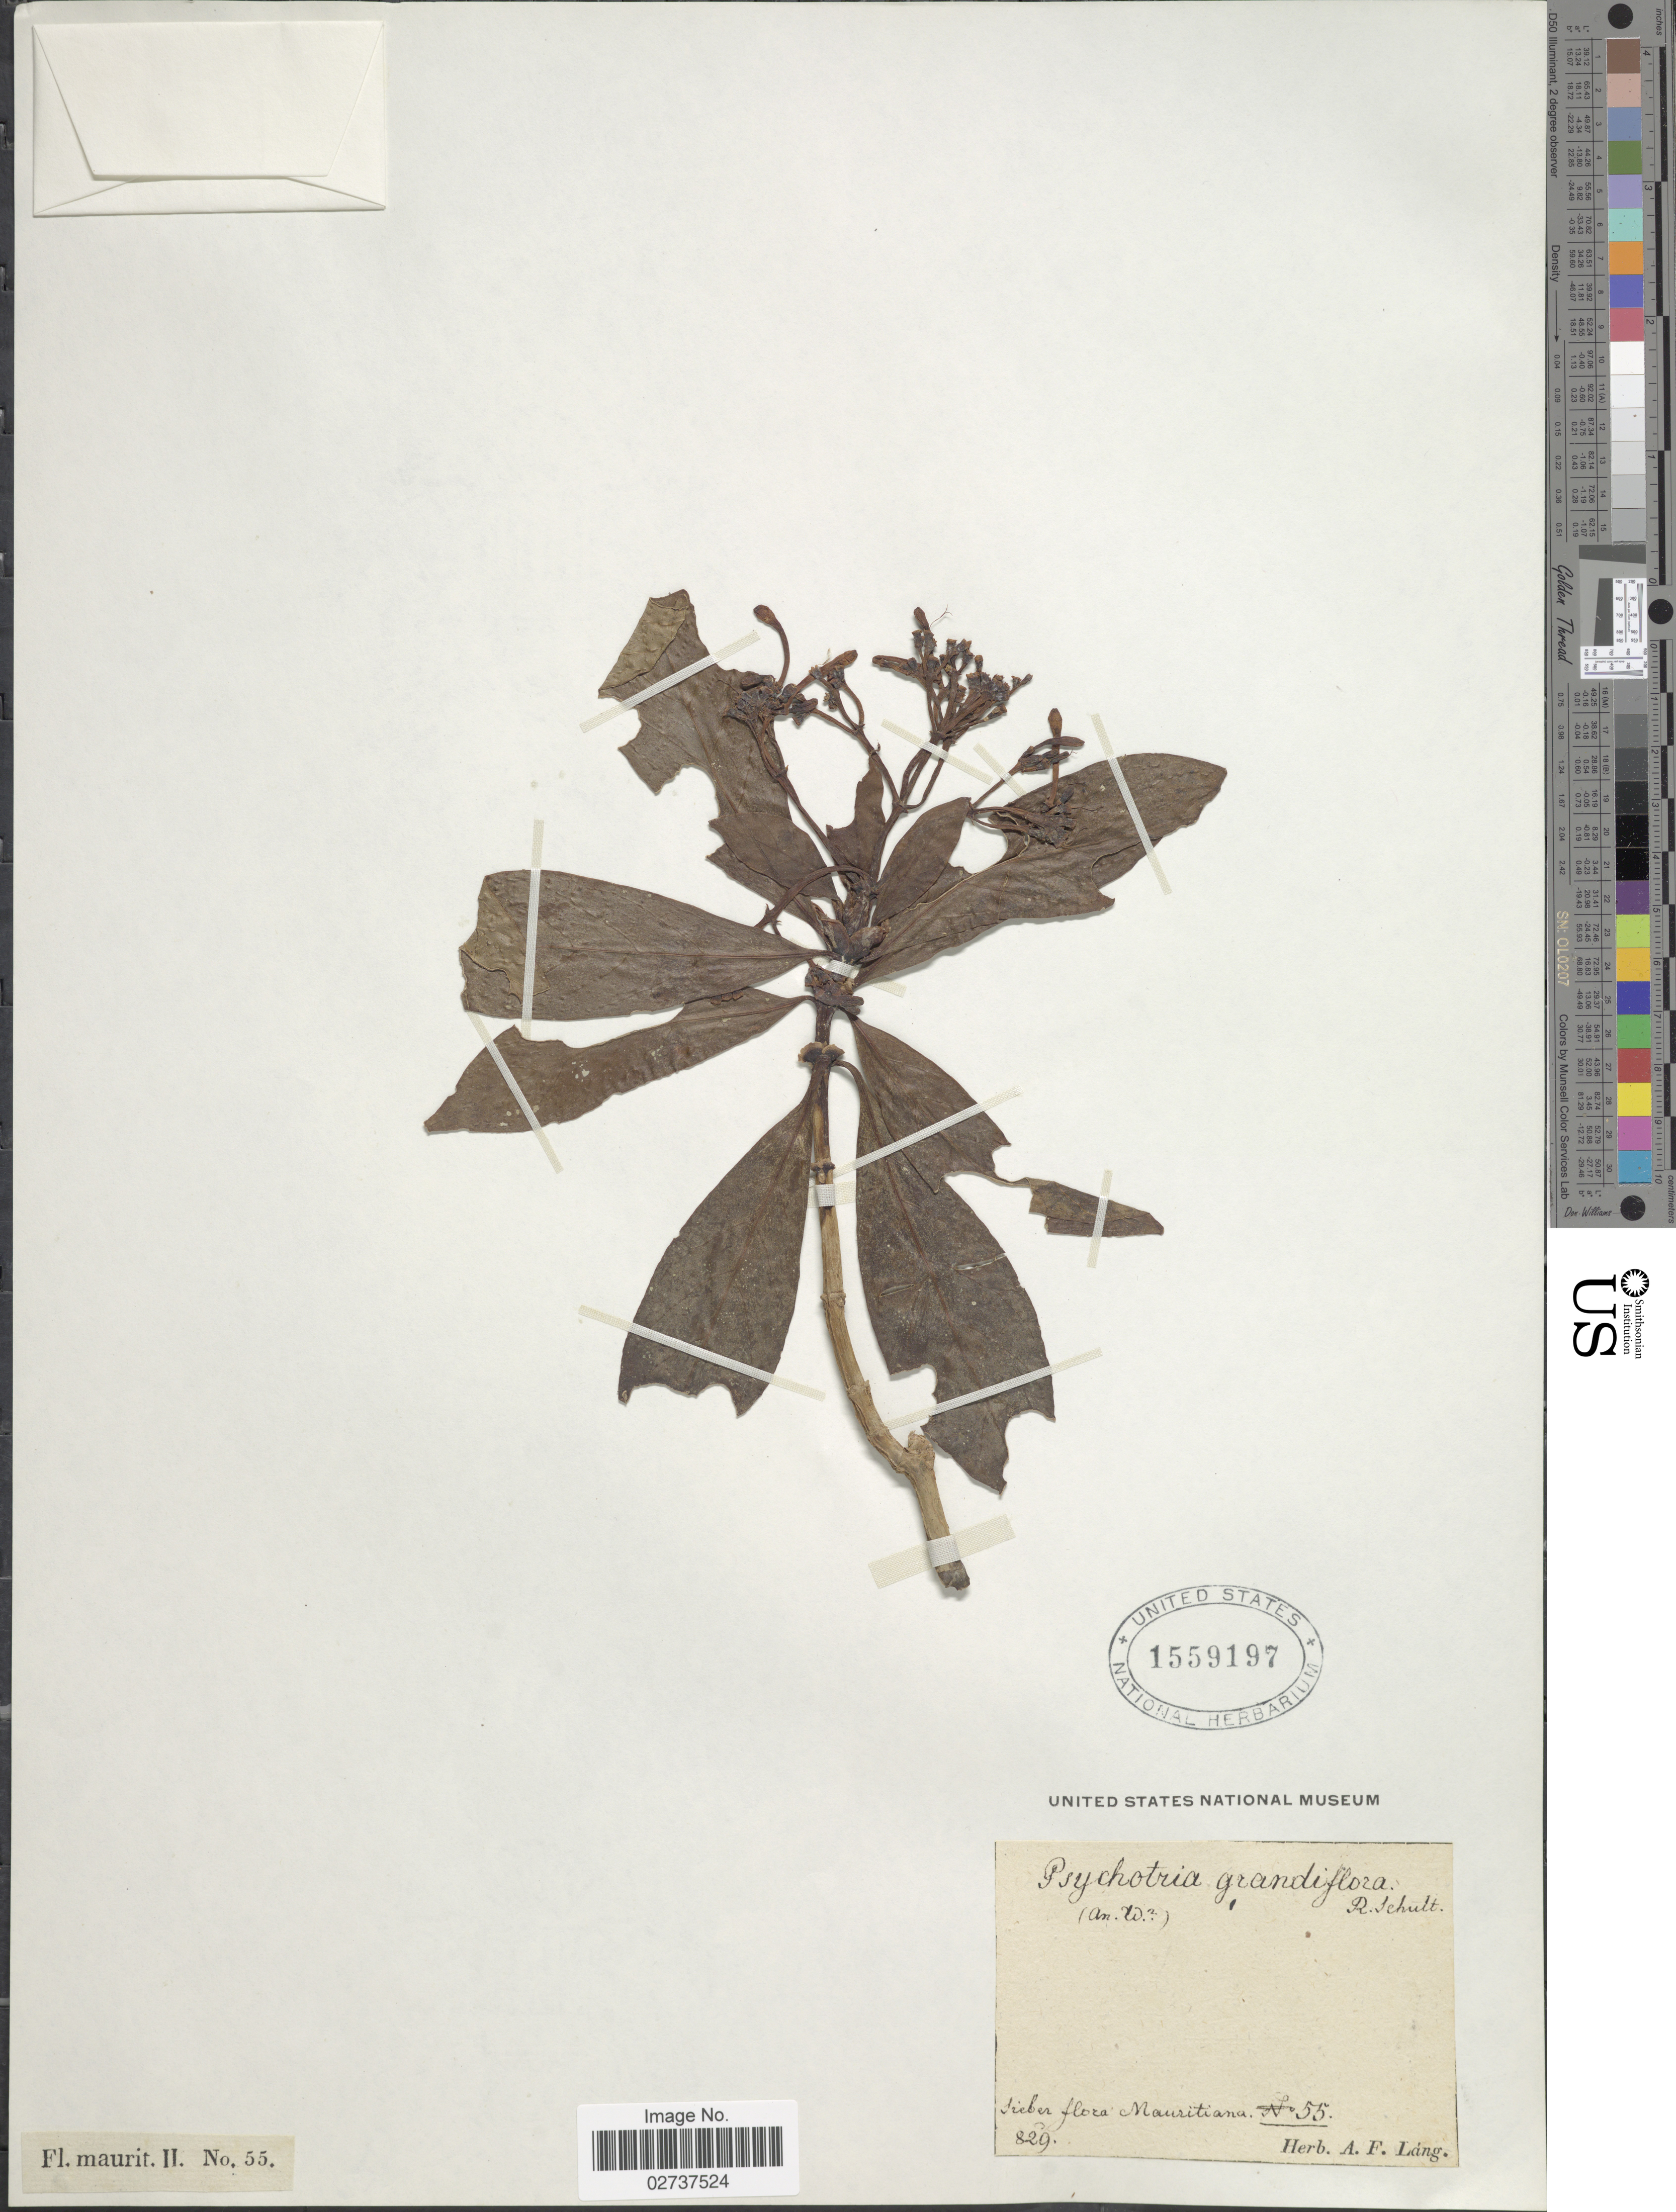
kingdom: Plantae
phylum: Tracheophyta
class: Magnoliopsida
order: Gentianales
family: Rubiaceae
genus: Psychotria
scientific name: Psychotria grandiflora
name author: H. Mann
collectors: -- Sieber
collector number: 55/829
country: Mauritania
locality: Mauritiana.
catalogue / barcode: US 1559197